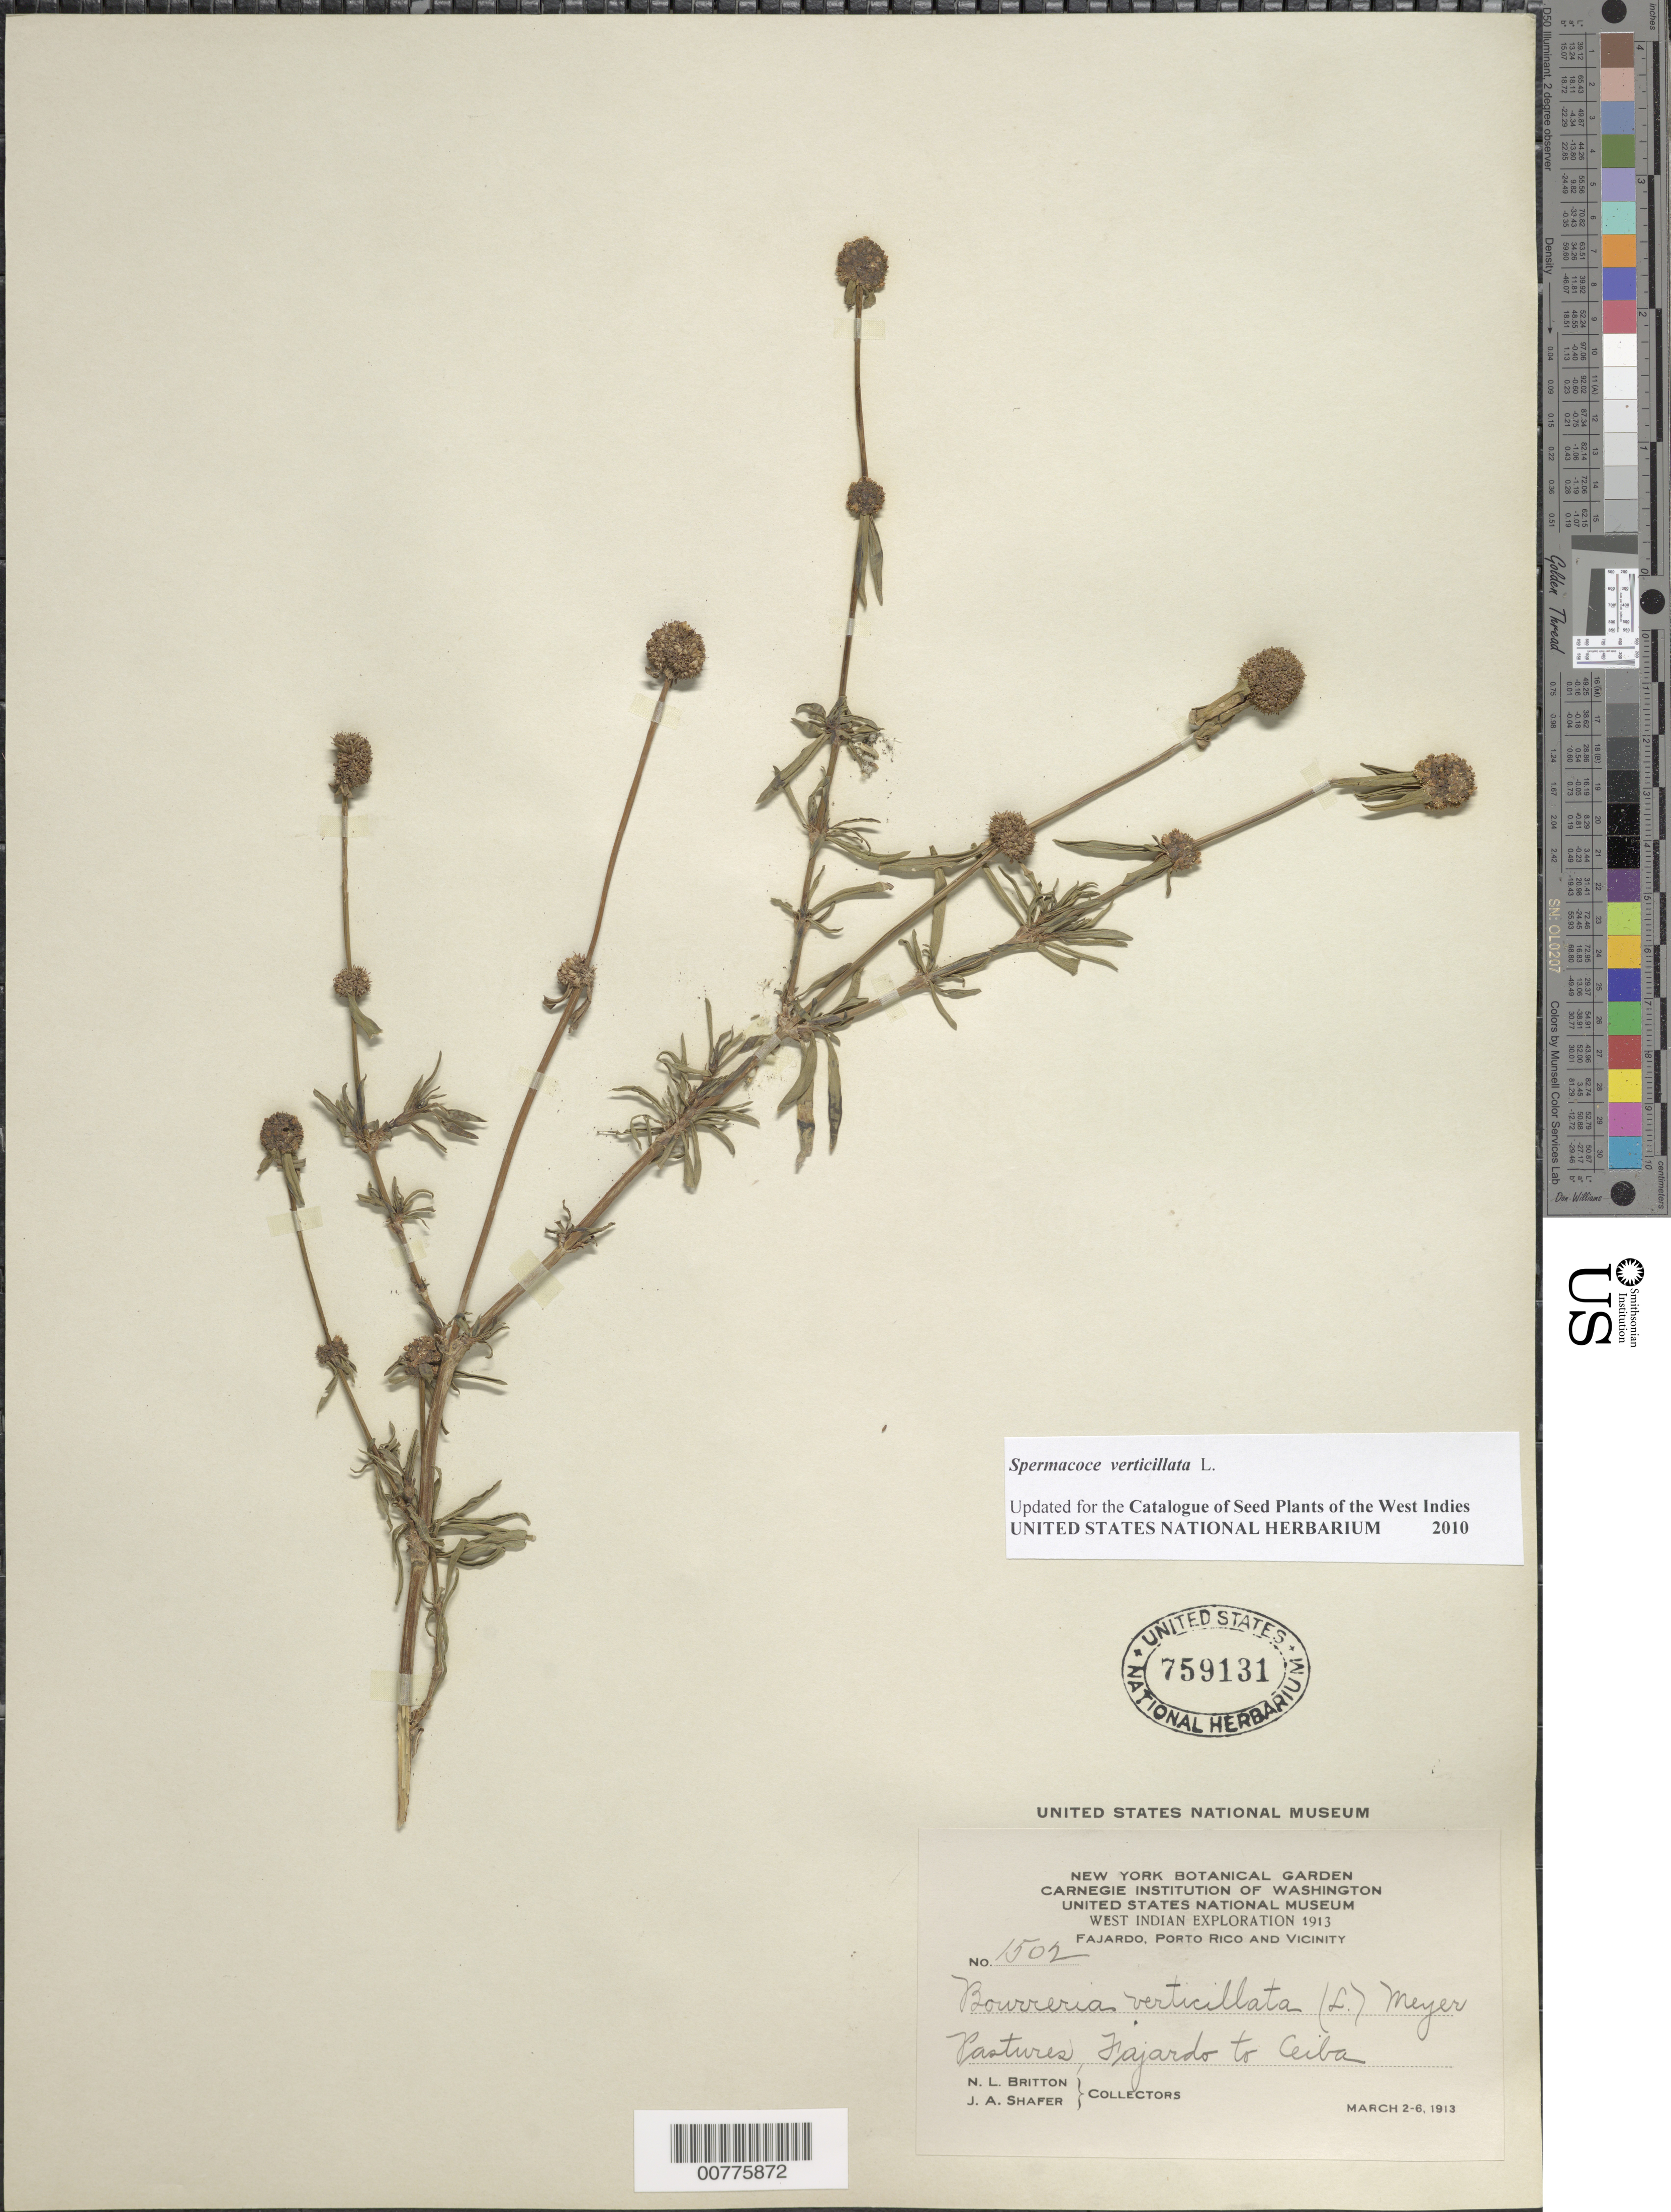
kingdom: Plantae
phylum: Tracheophyta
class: Magnoliopsida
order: Gentianales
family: Rubiaceae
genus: Spermacoce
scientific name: Spermacoce verticillata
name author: L.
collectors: N. Britton & J. A. Shafer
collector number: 1502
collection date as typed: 02 Mar 1913 to 06 Mar 1913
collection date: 1913-03-02/1913-03-06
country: Puerto Rico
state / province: Ceiba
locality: Fajardo to Ceiba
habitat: Pastures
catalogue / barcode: US 759131